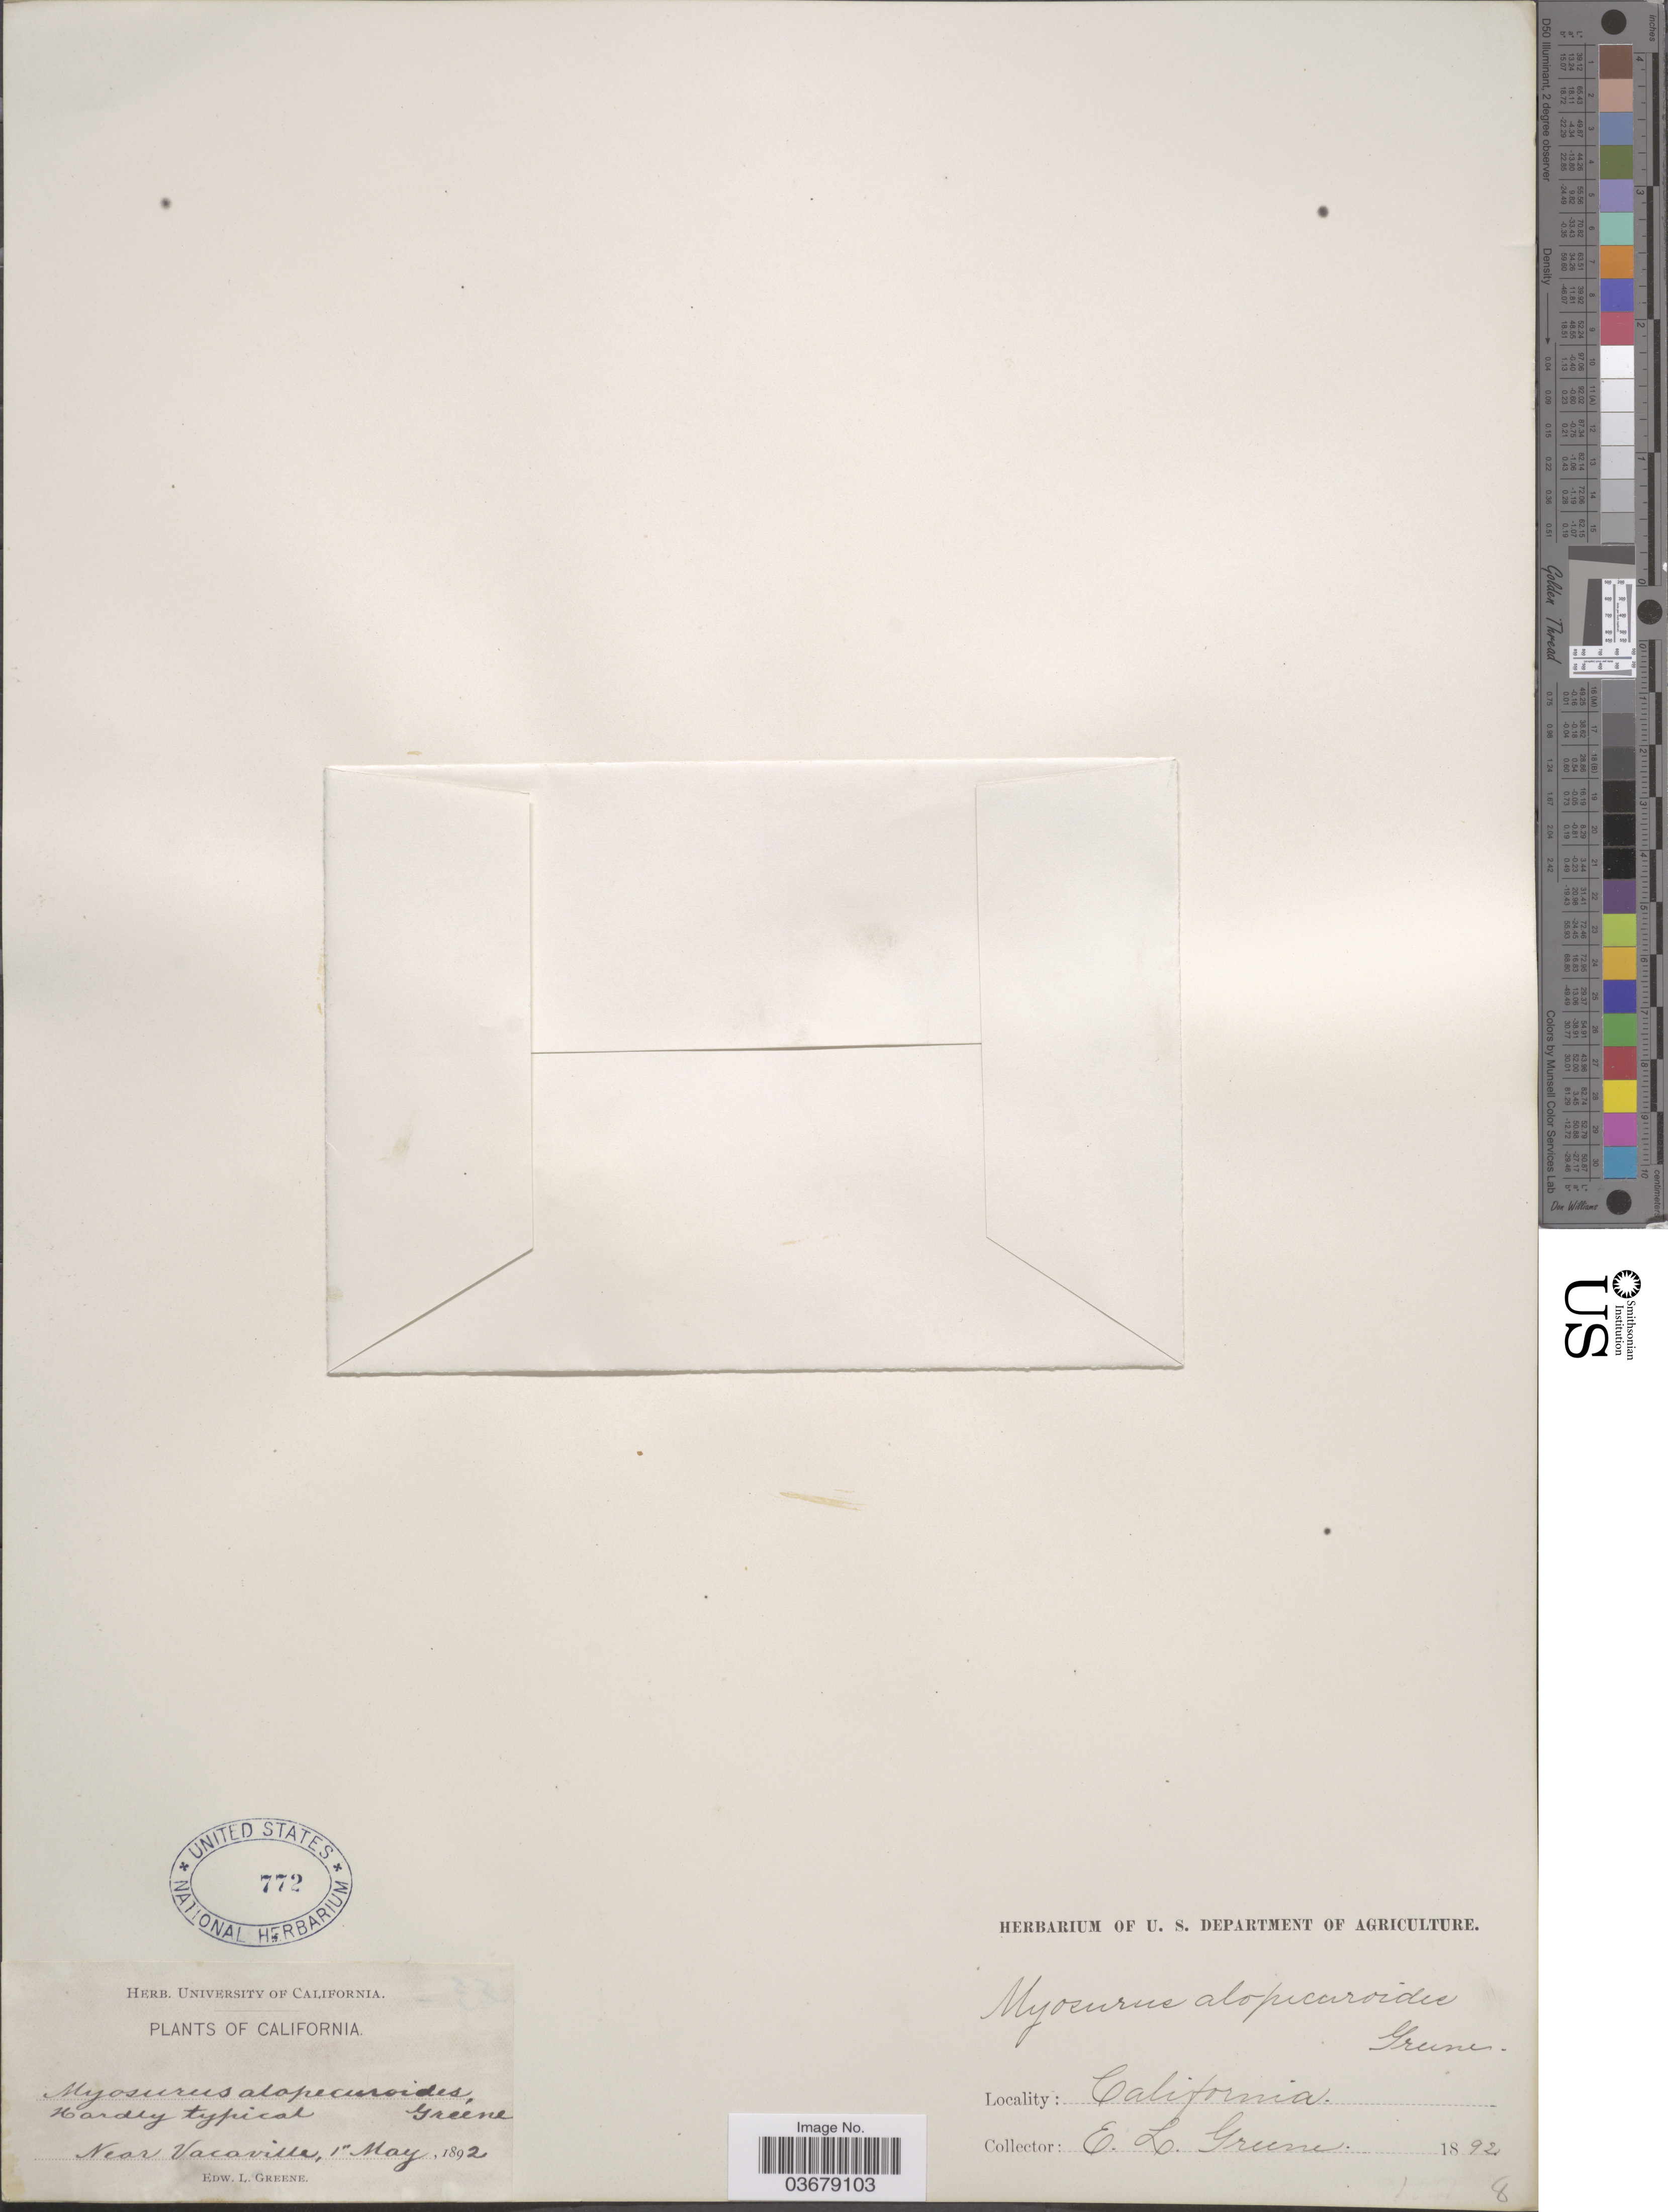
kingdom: Plantae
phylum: Tracheophyta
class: Magnoliopsida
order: Ranunculales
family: Ranunculaceae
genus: Myosurus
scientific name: Myosurus minimus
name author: L.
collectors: E. L. Greene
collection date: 1892-05-01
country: United States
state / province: California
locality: Near Vacaville.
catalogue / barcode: US 772